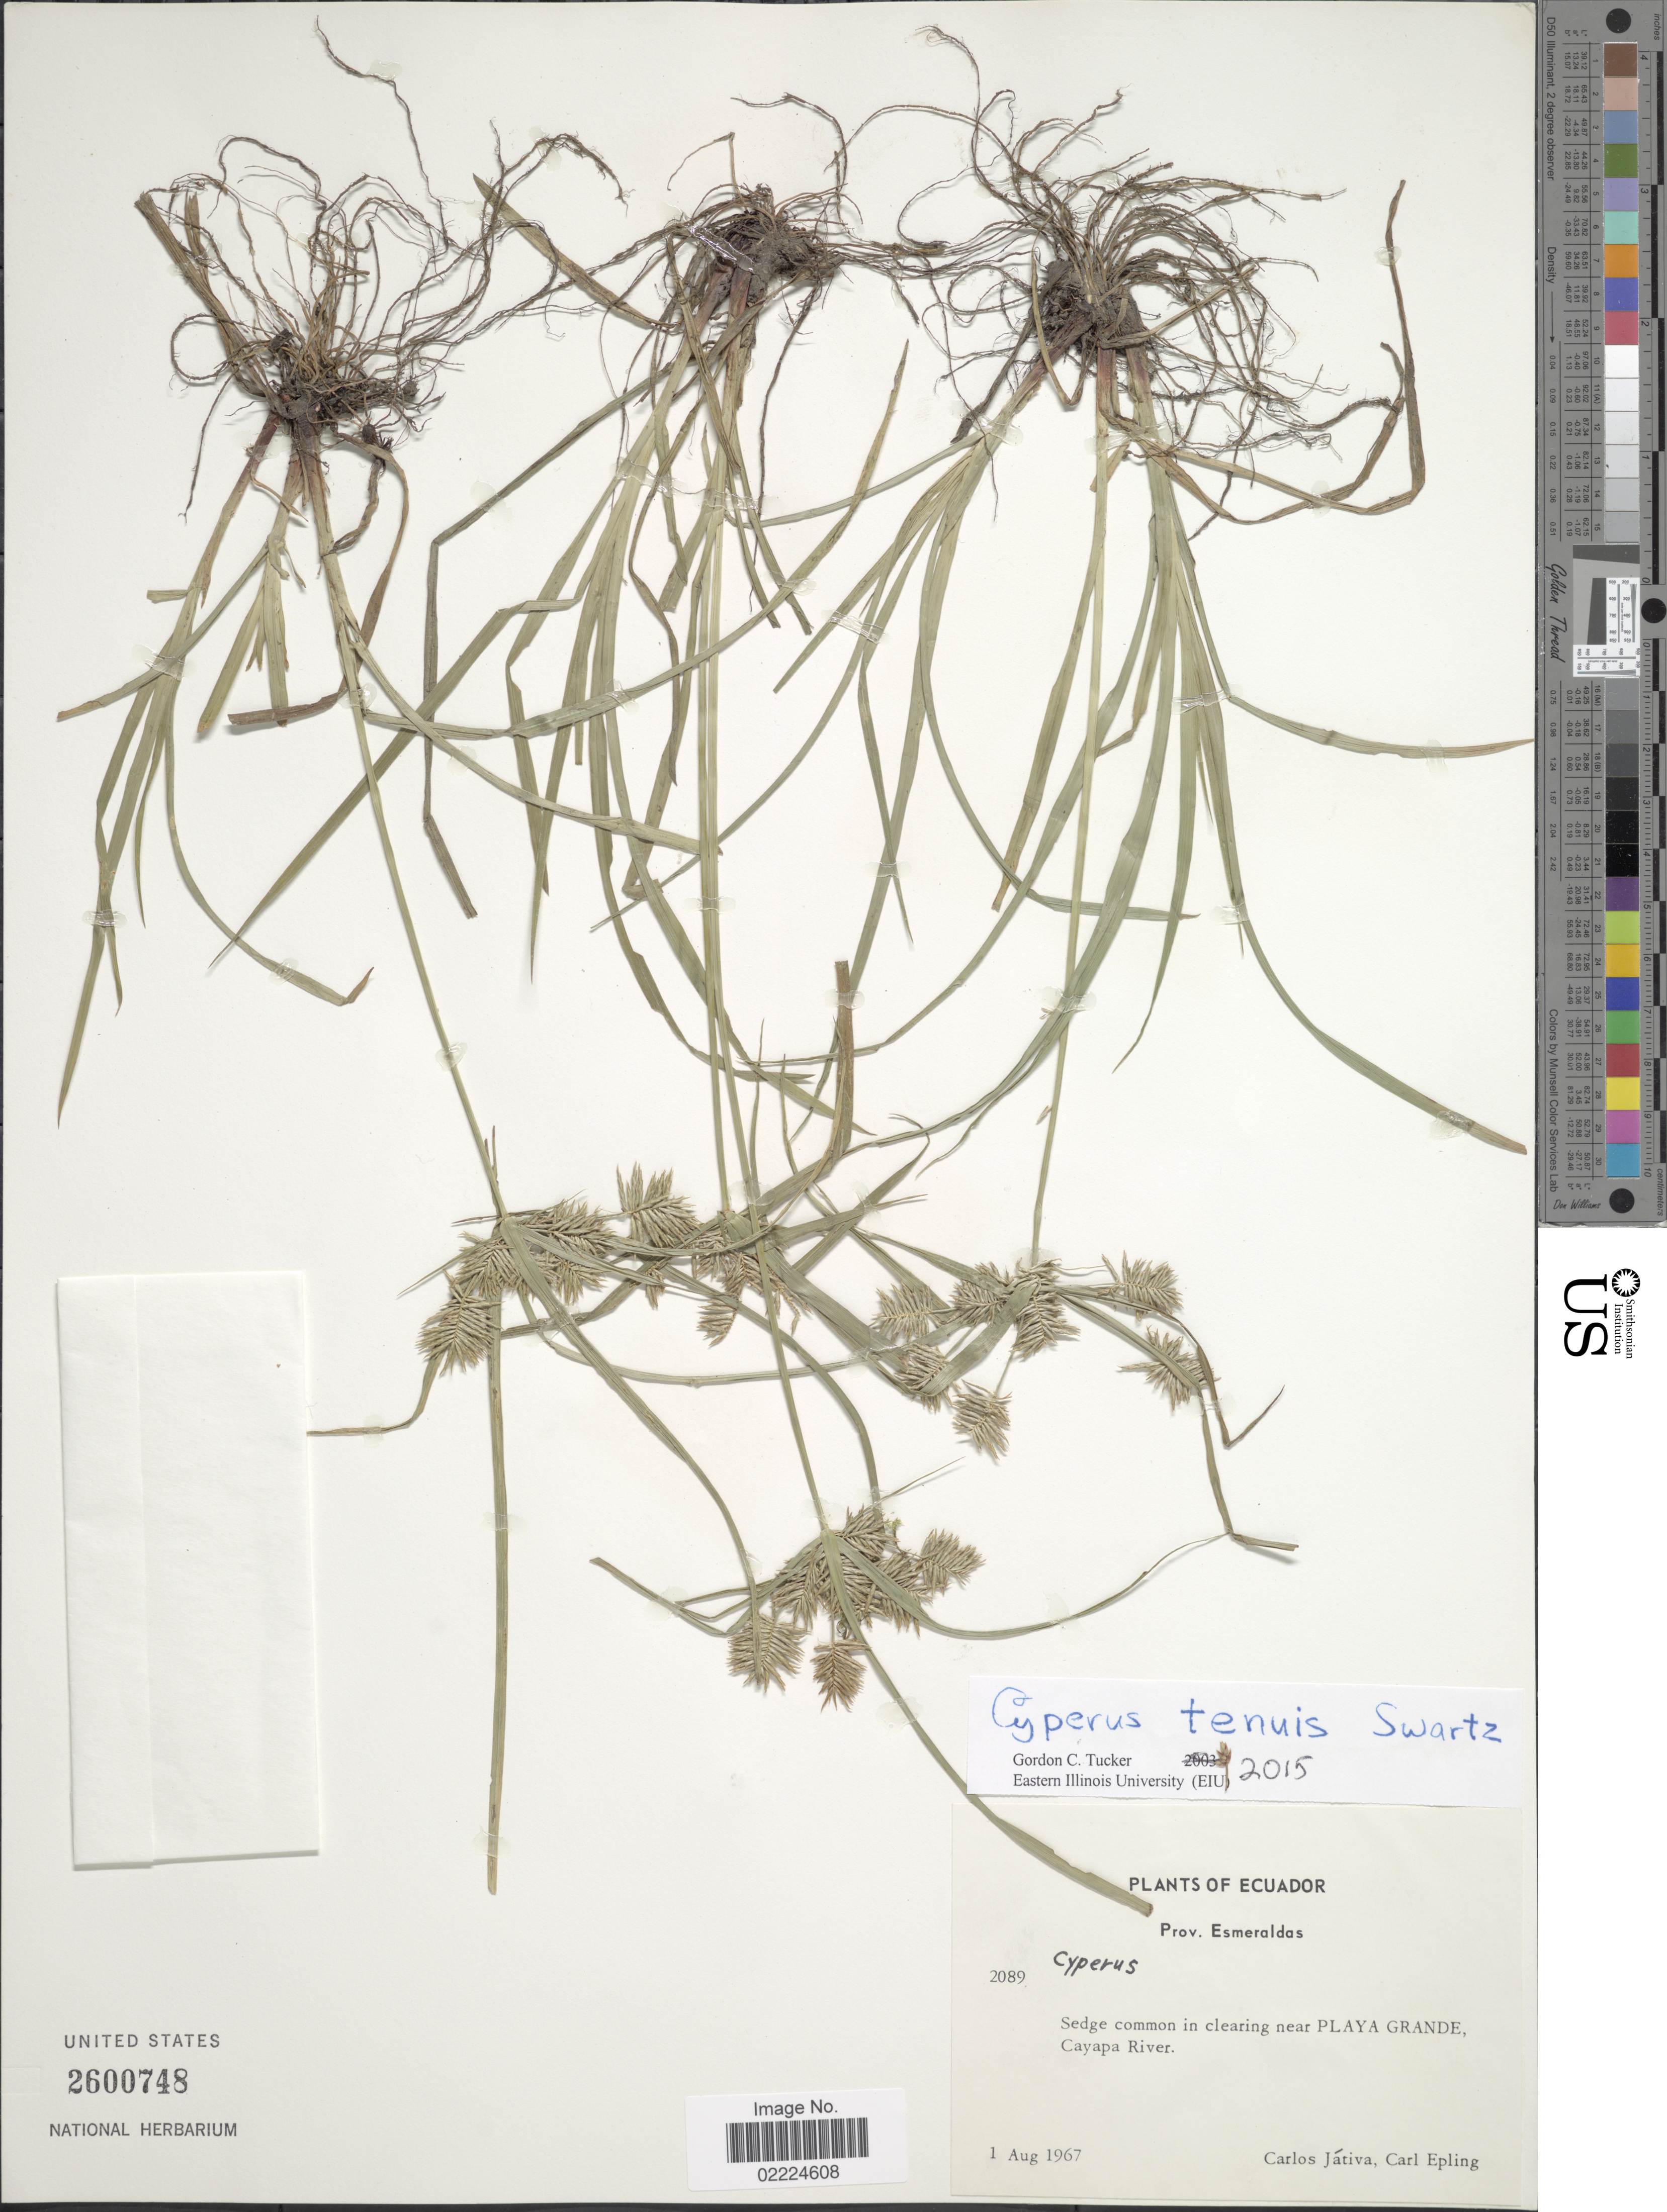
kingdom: Plantae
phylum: Tracheophyta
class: Liliopsida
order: Poales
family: Cyperaceae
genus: Cyperus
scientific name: Cyperus tenuis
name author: Sw.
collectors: C. D. Játiva & C. C. Epling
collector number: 2089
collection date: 1967-08-01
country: Ecuador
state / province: Esmeraldas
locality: Prov. Esmeraldas, Sedge common in clearing near Playa Grande, Cayapa River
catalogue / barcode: US 2600748